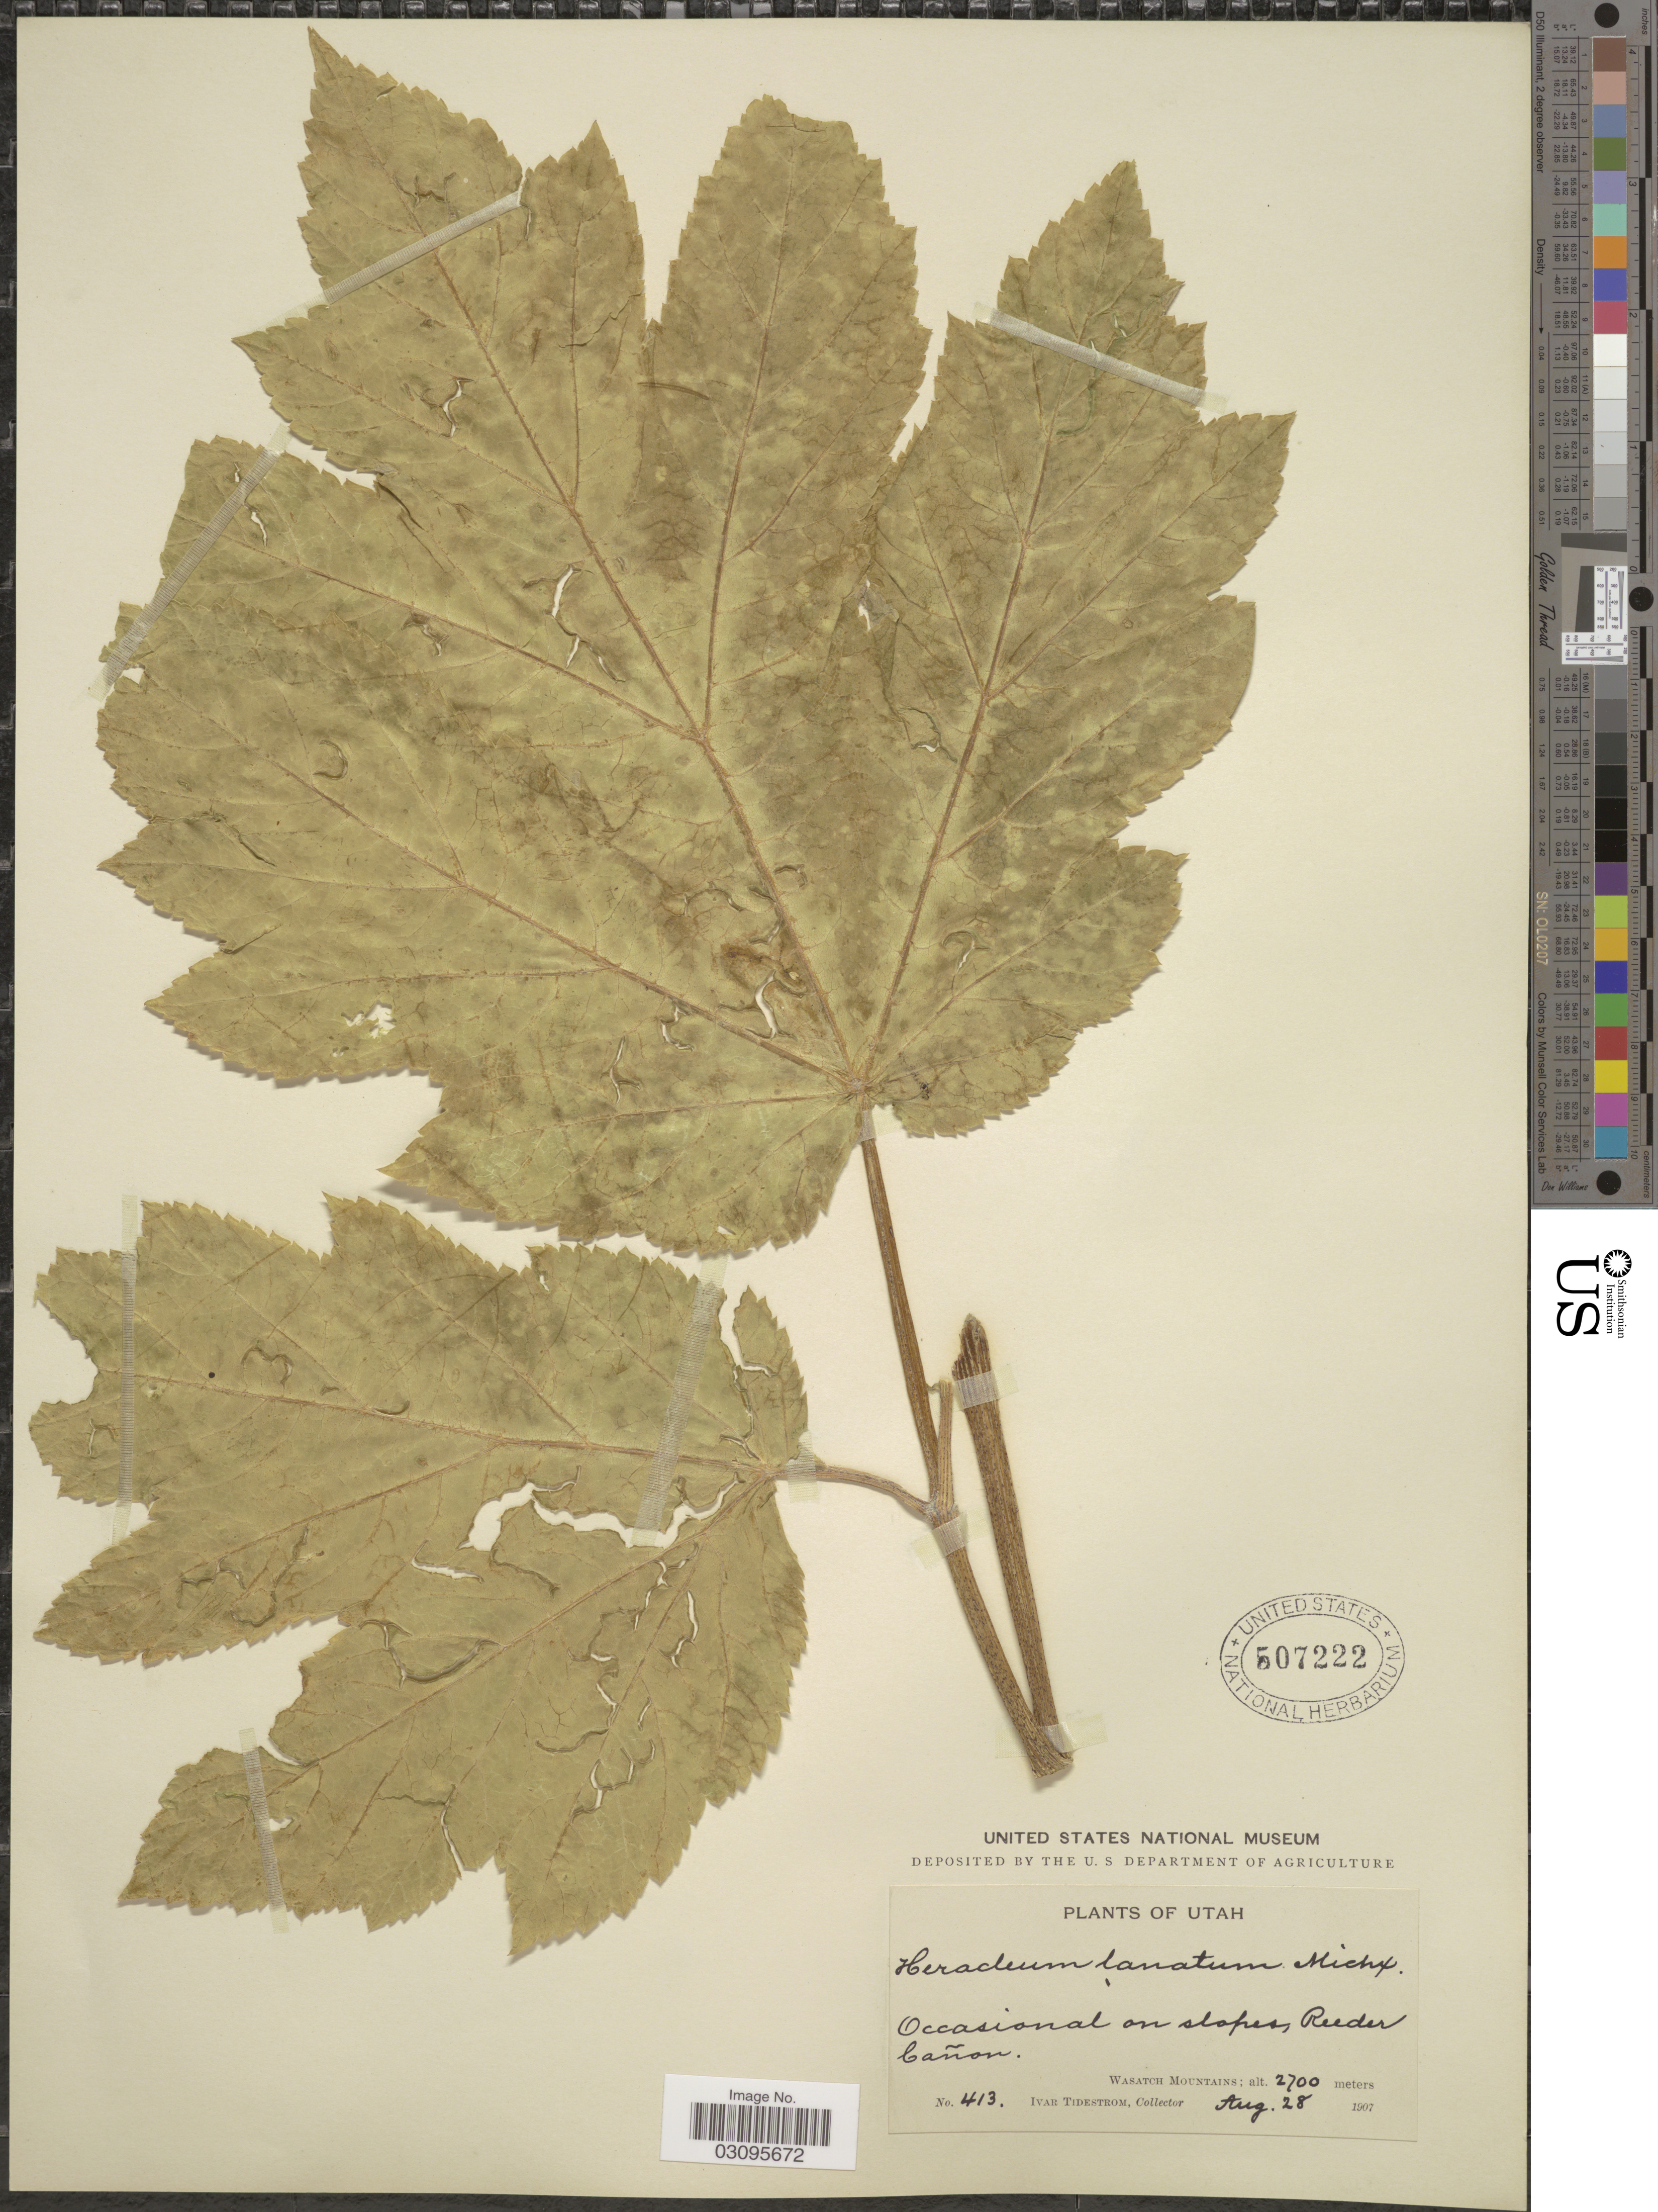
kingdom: Plantae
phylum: Tracheophyta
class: Magnoliopsida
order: Apiales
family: Apiaceae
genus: Heracleum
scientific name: Heracleum lanatum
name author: Michx.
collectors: I. F. Tidestrom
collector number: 413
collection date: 1907-08-28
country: United States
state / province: Utah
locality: Reeder Cañon. Wasatch Mountains.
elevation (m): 2700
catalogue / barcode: US 507222